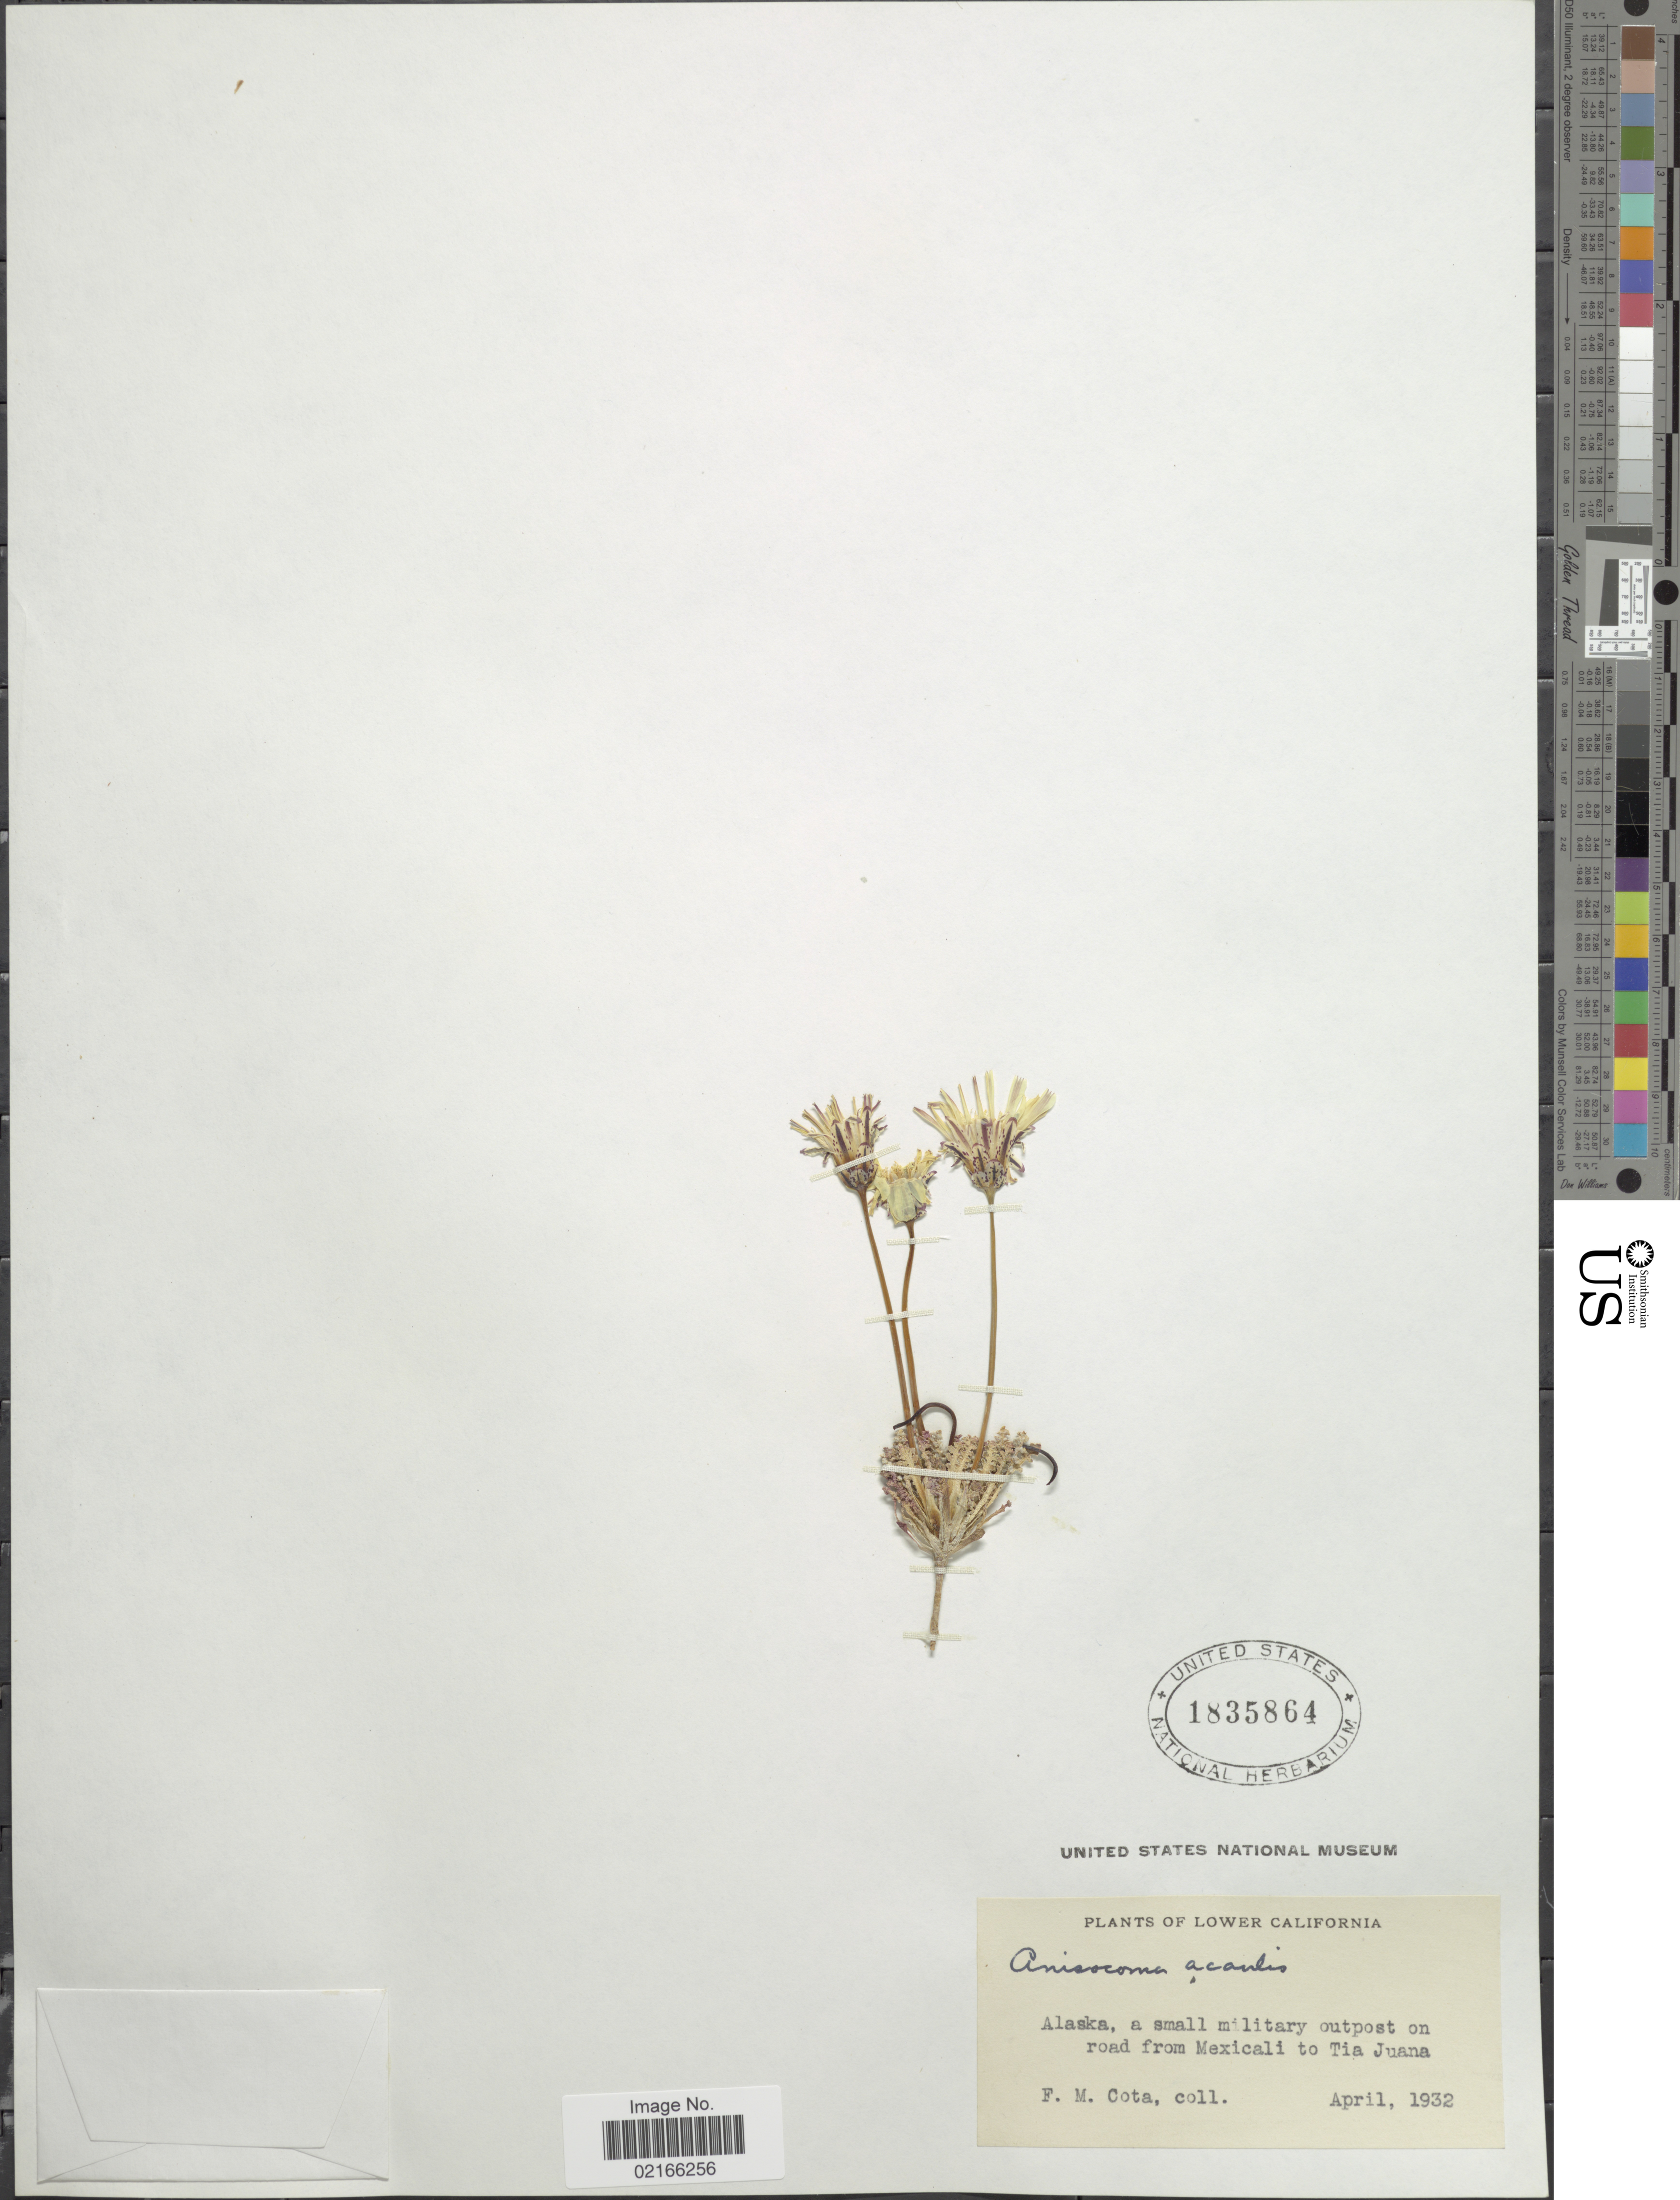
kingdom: Plantae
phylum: Tracheophyta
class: Magnoliopsida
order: Asterales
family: Asteraceae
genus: Anisocoma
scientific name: Anisocoma acaulis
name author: Torr. & A. Gray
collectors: F. Cota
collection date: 1932-04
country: Mexico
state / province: Baja California Norte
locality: Lower California. Alaska, a small military outpost on road from Mexicali to Tia Juana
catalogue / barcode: US 1835864